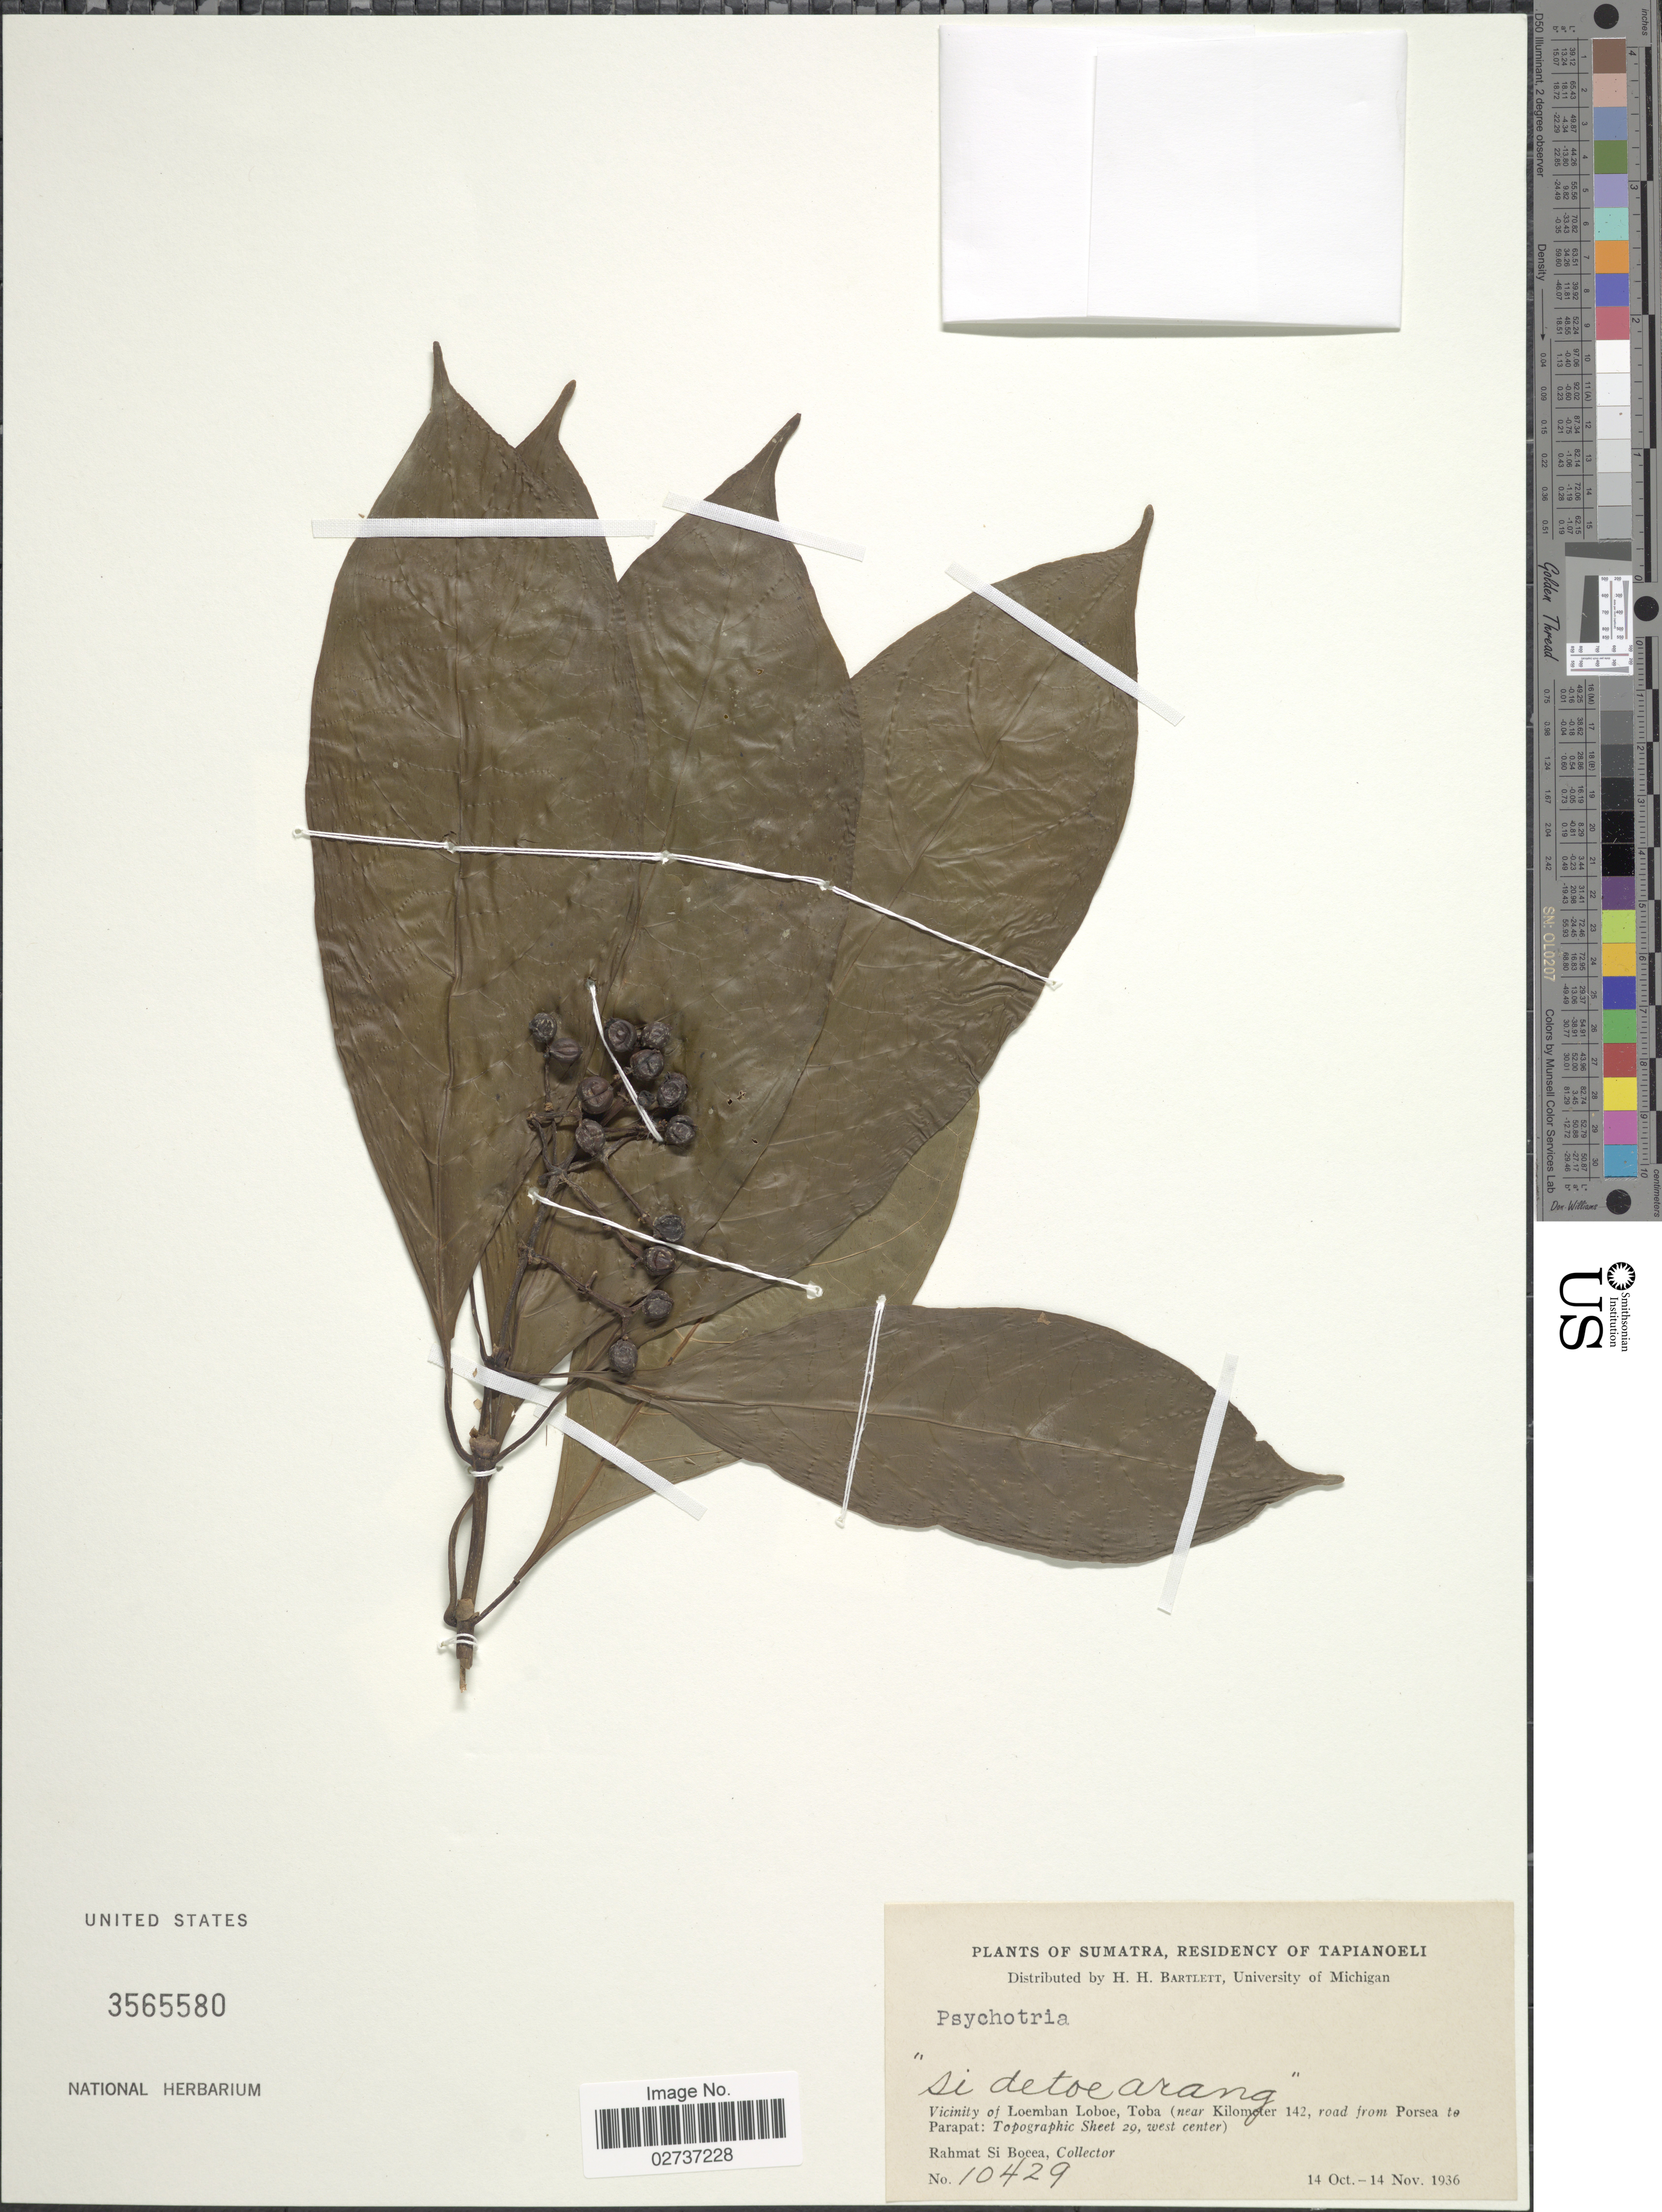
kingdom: Plantae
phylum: Tracheophyta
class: Magnoliopsida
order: Gentianales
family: Rubiaceae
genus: Psychotria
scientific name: Psychotria sp.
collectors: Rahmat Si Boeea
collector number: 10429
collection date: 1936-10-14/1936-11-14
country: Indonesia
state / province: Sumatra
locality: Residency of Tapianoeli, Vicinity of Loemban Loboe, Toba (near Kilometer 142, road from Porsea to Parapat: Topographic Sheet 29, west center)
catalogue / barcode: US 3565580